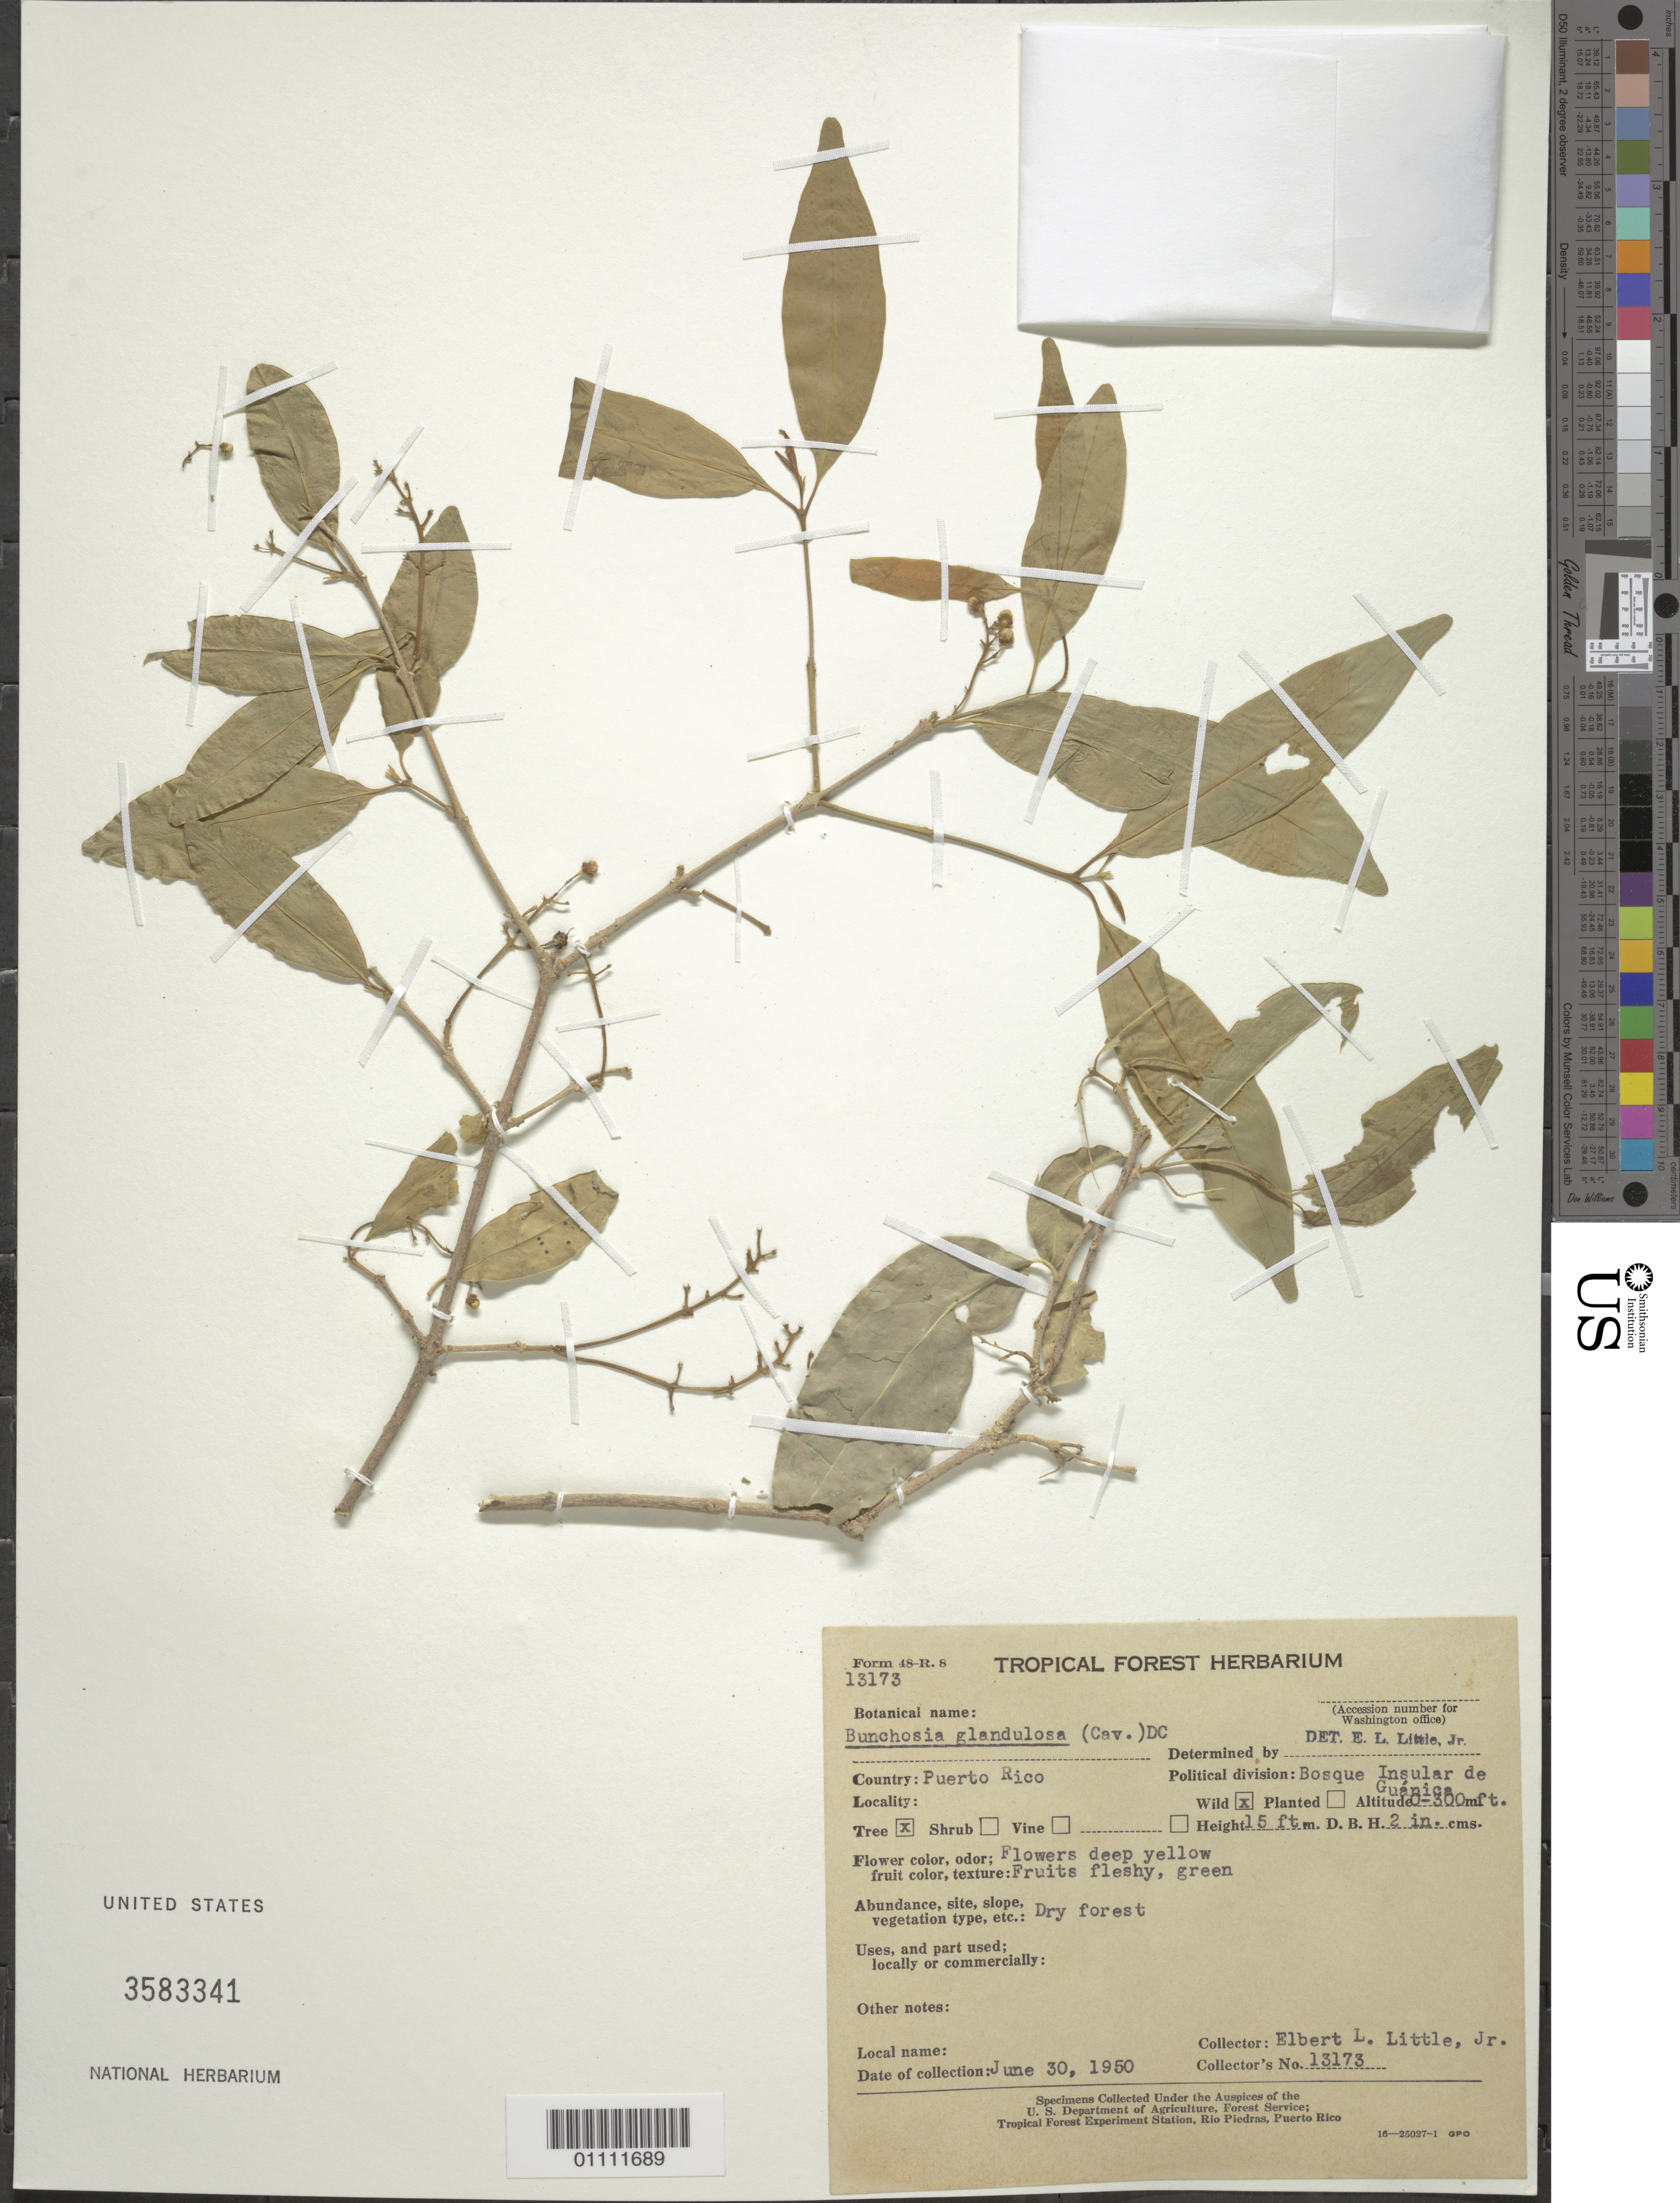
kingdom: Plantae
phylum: Tracheophyta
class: Magnoliopsida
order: Malpighiales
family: Malpighiaceae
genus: Bunchosia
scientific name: Bunchosia glandulosa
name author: (Cav.) Rich. ex Juss.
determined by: Little, Elbert L., Jr., (FSSR), United States Department of Agriculture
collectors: E. L. Little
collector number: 13173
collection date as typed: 30 Jun 1950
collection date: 1950-06-30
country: Puerto Rico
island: Puerto Rico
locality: Bosque Insular de Guánica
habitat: Dry forest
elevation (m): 0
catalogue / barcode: US 3583341